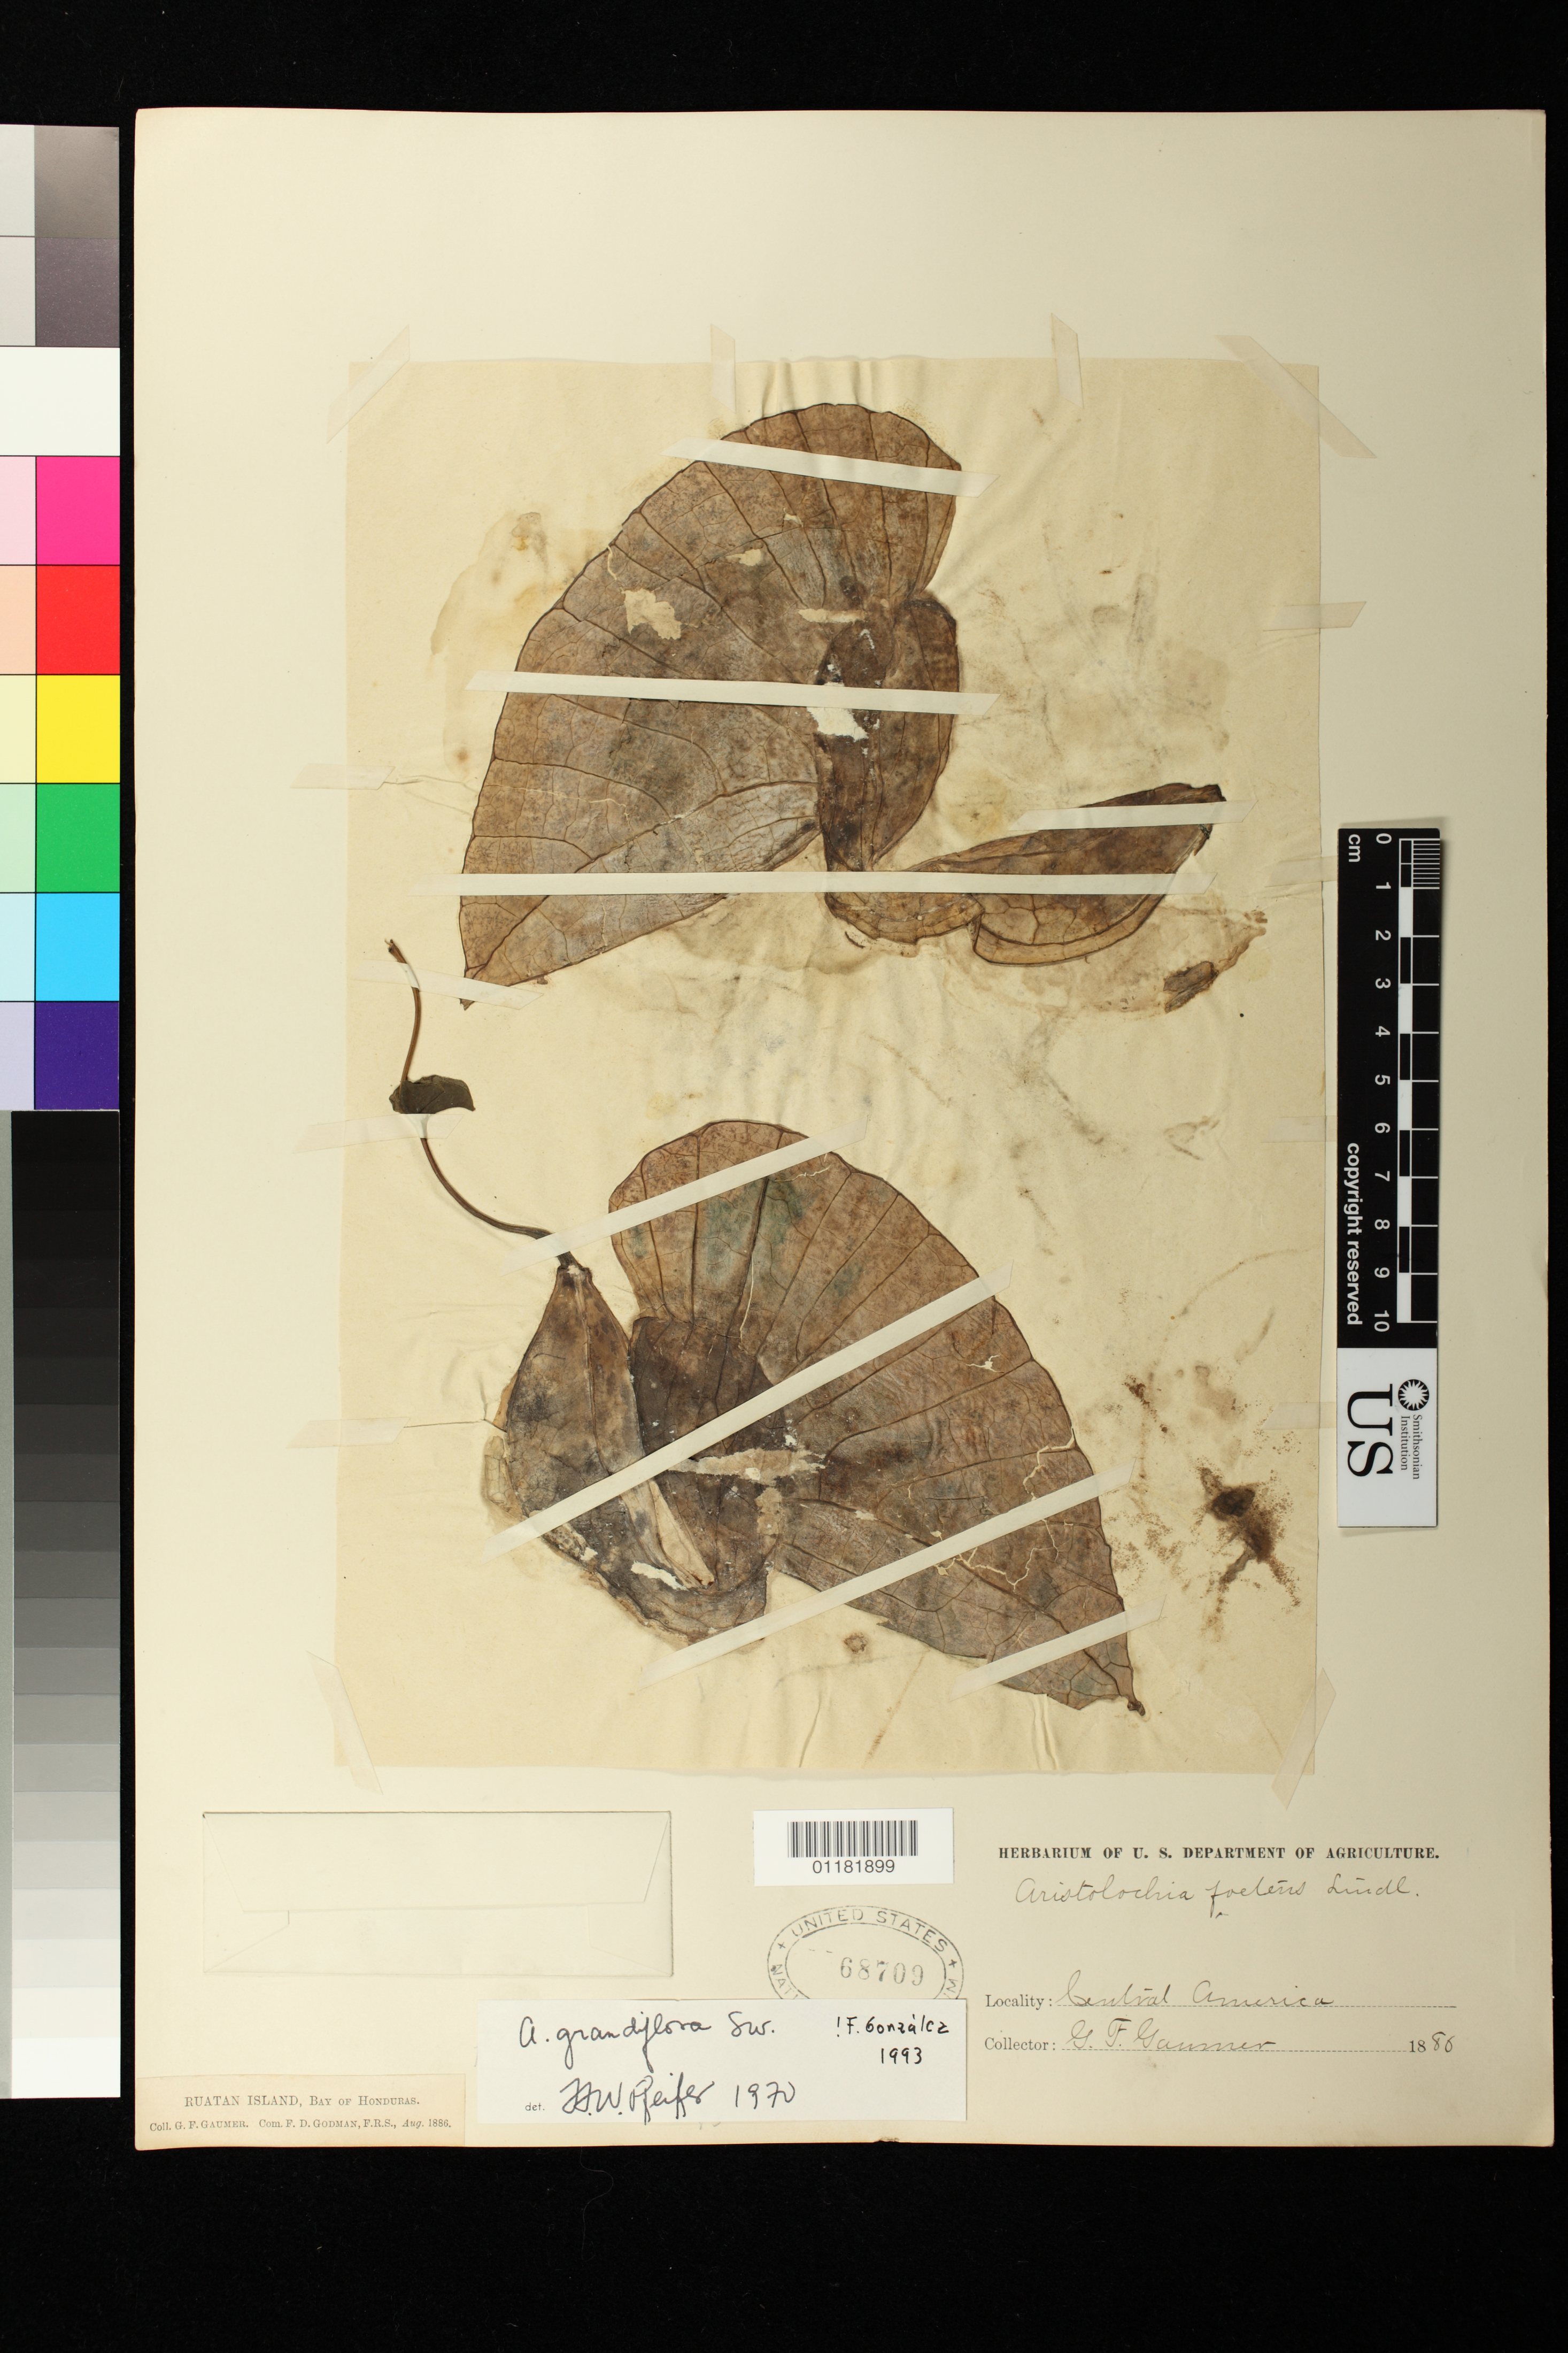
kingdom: Plantae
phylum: Tracheophyta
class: Magnoliopsida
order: Piperales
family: Aristolochiaceae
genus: Aristolochia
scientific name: Aristolochia grandiflora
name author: Sw.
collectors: G. F. Gaumer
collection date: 1886-08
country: Honduras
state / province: Islas de la Bahía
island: Roatán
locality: Ruatan Island, Bay of Honduras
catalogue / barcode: US 68709